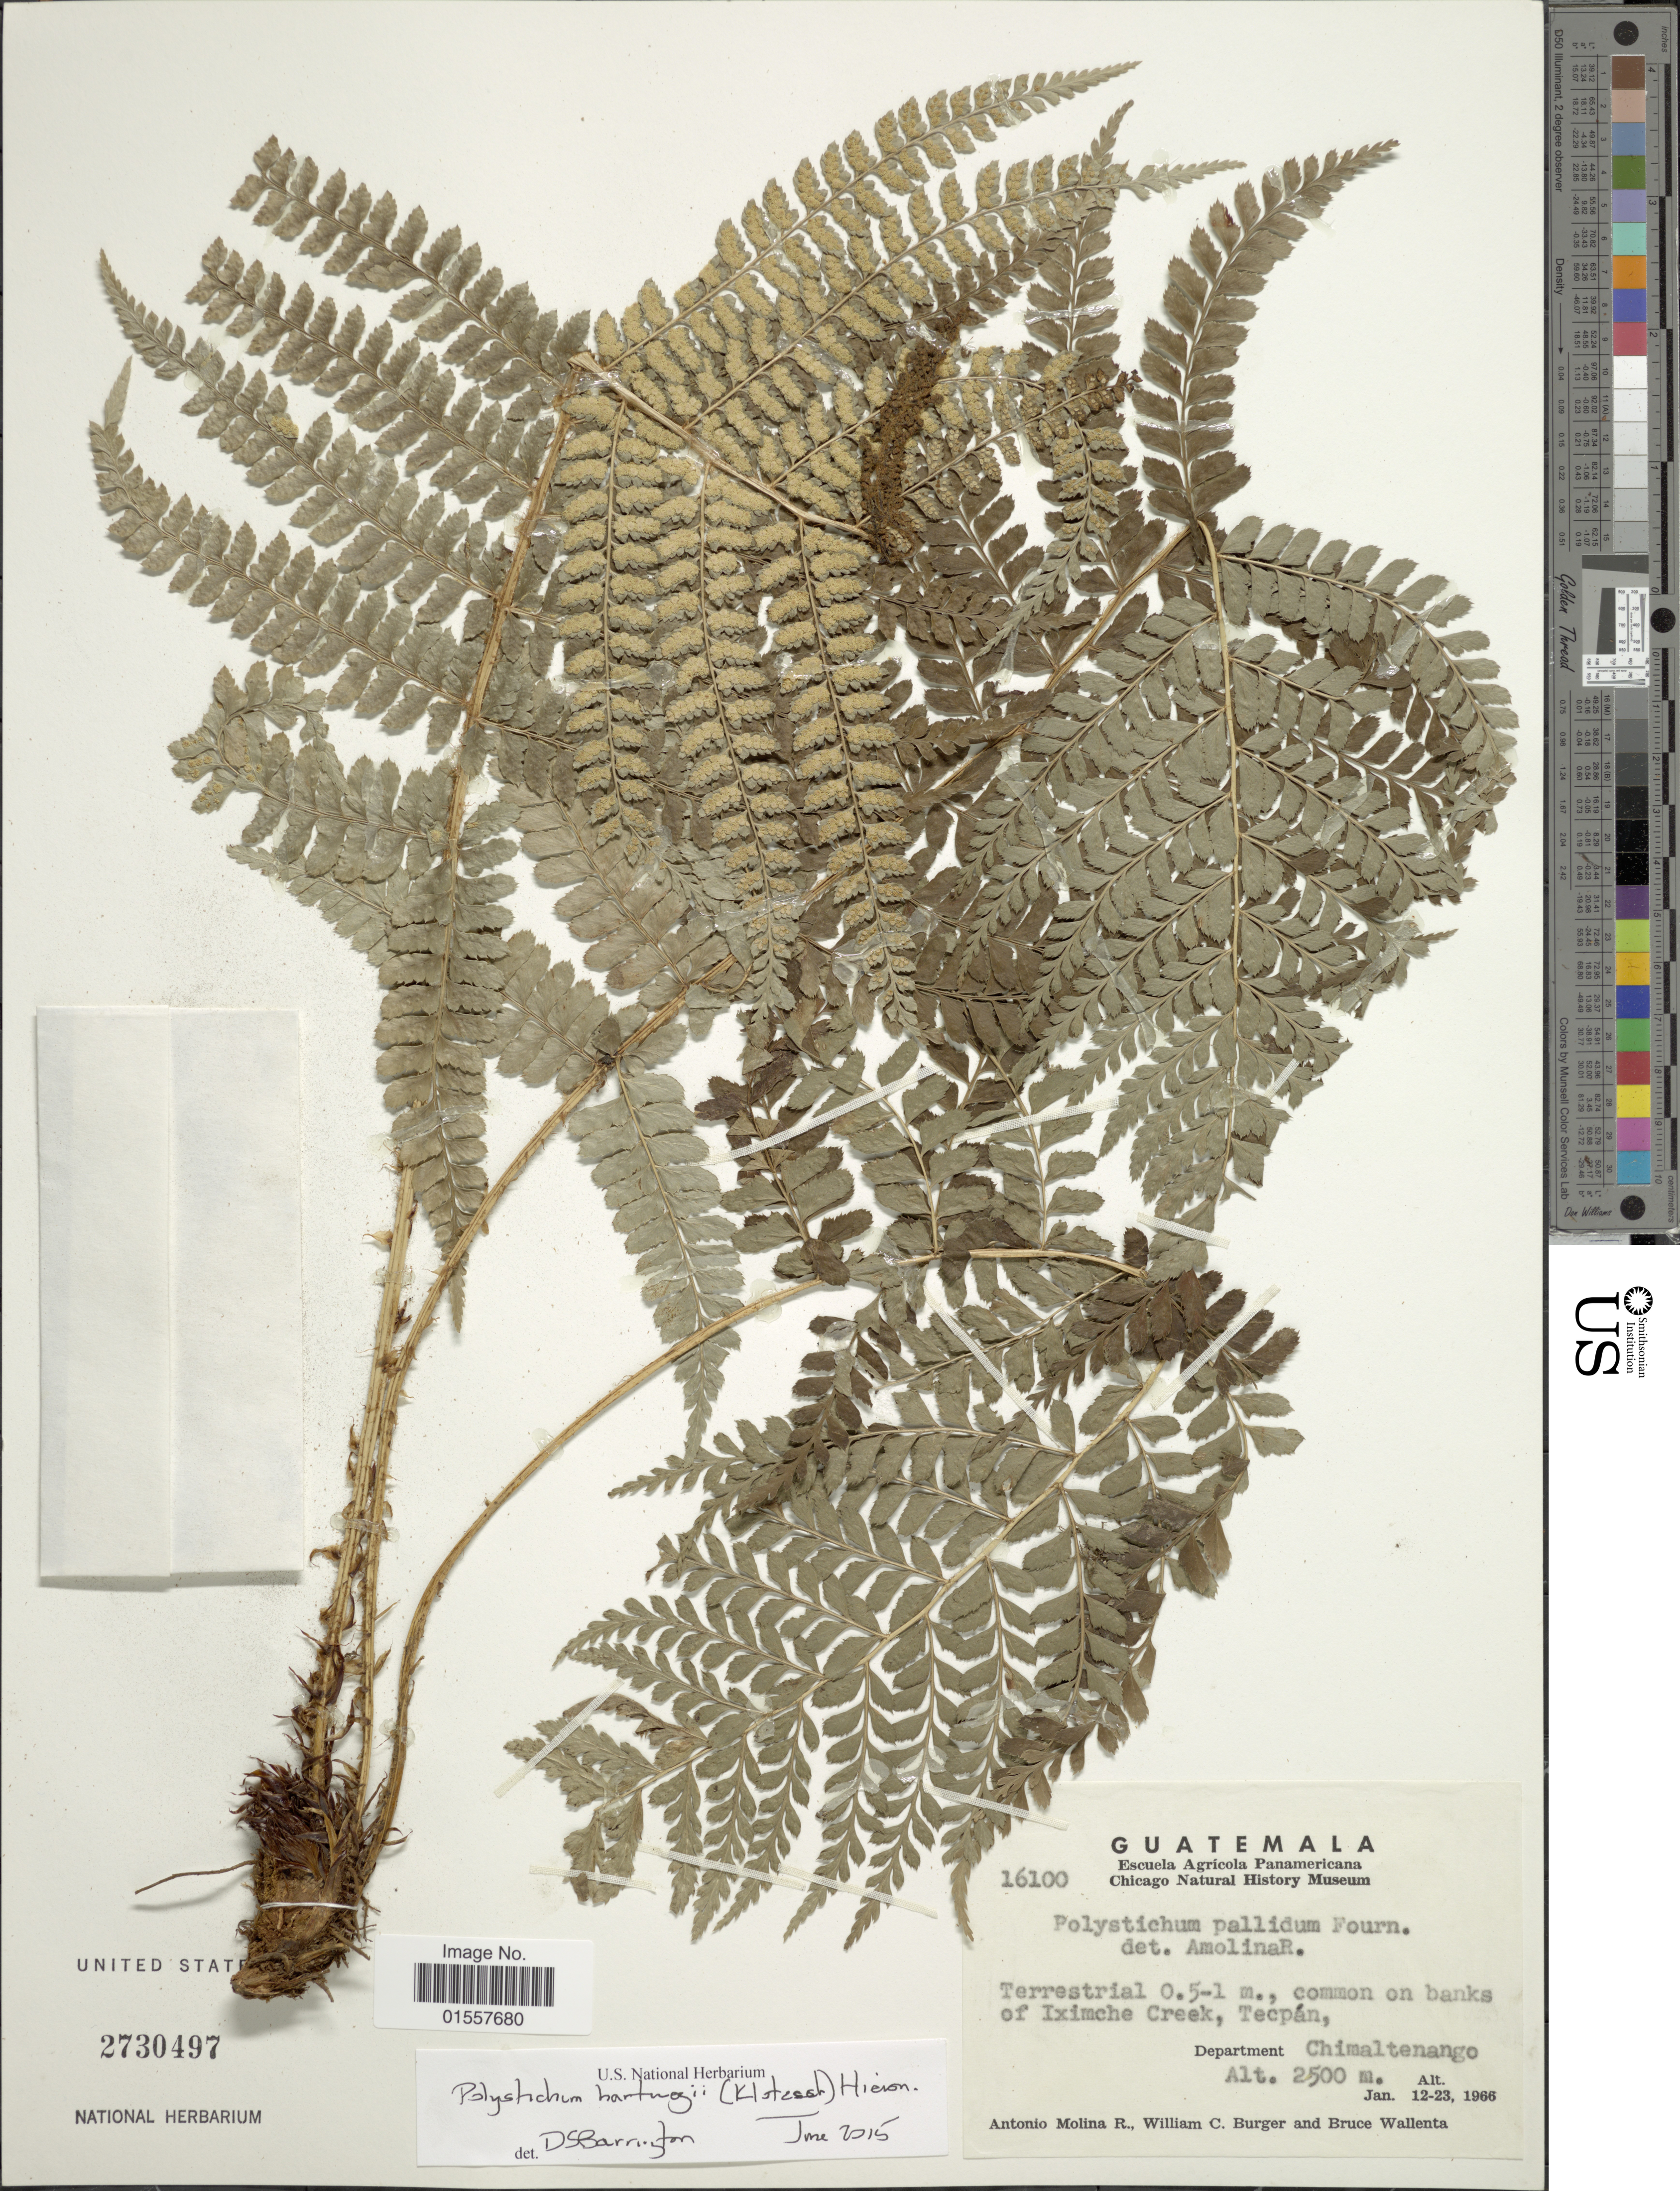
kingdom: Plantae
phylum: Tracheophyta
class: Polypodiopsida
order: Polypodiales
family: Dryopteridaceae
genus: Polystichum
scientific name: Polystichum hartwegii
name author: (Klotzsch) Hieron.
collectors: A. Molina R., W. Burger & B. Wallenta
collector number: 16100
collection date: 1966-01-12/1966-01-23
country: Guatemala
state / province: Chimaltenango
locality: On banks of Iximche Creek, Tecpan, Department Chimaltenango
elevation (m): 2500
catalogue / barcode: US 2730497